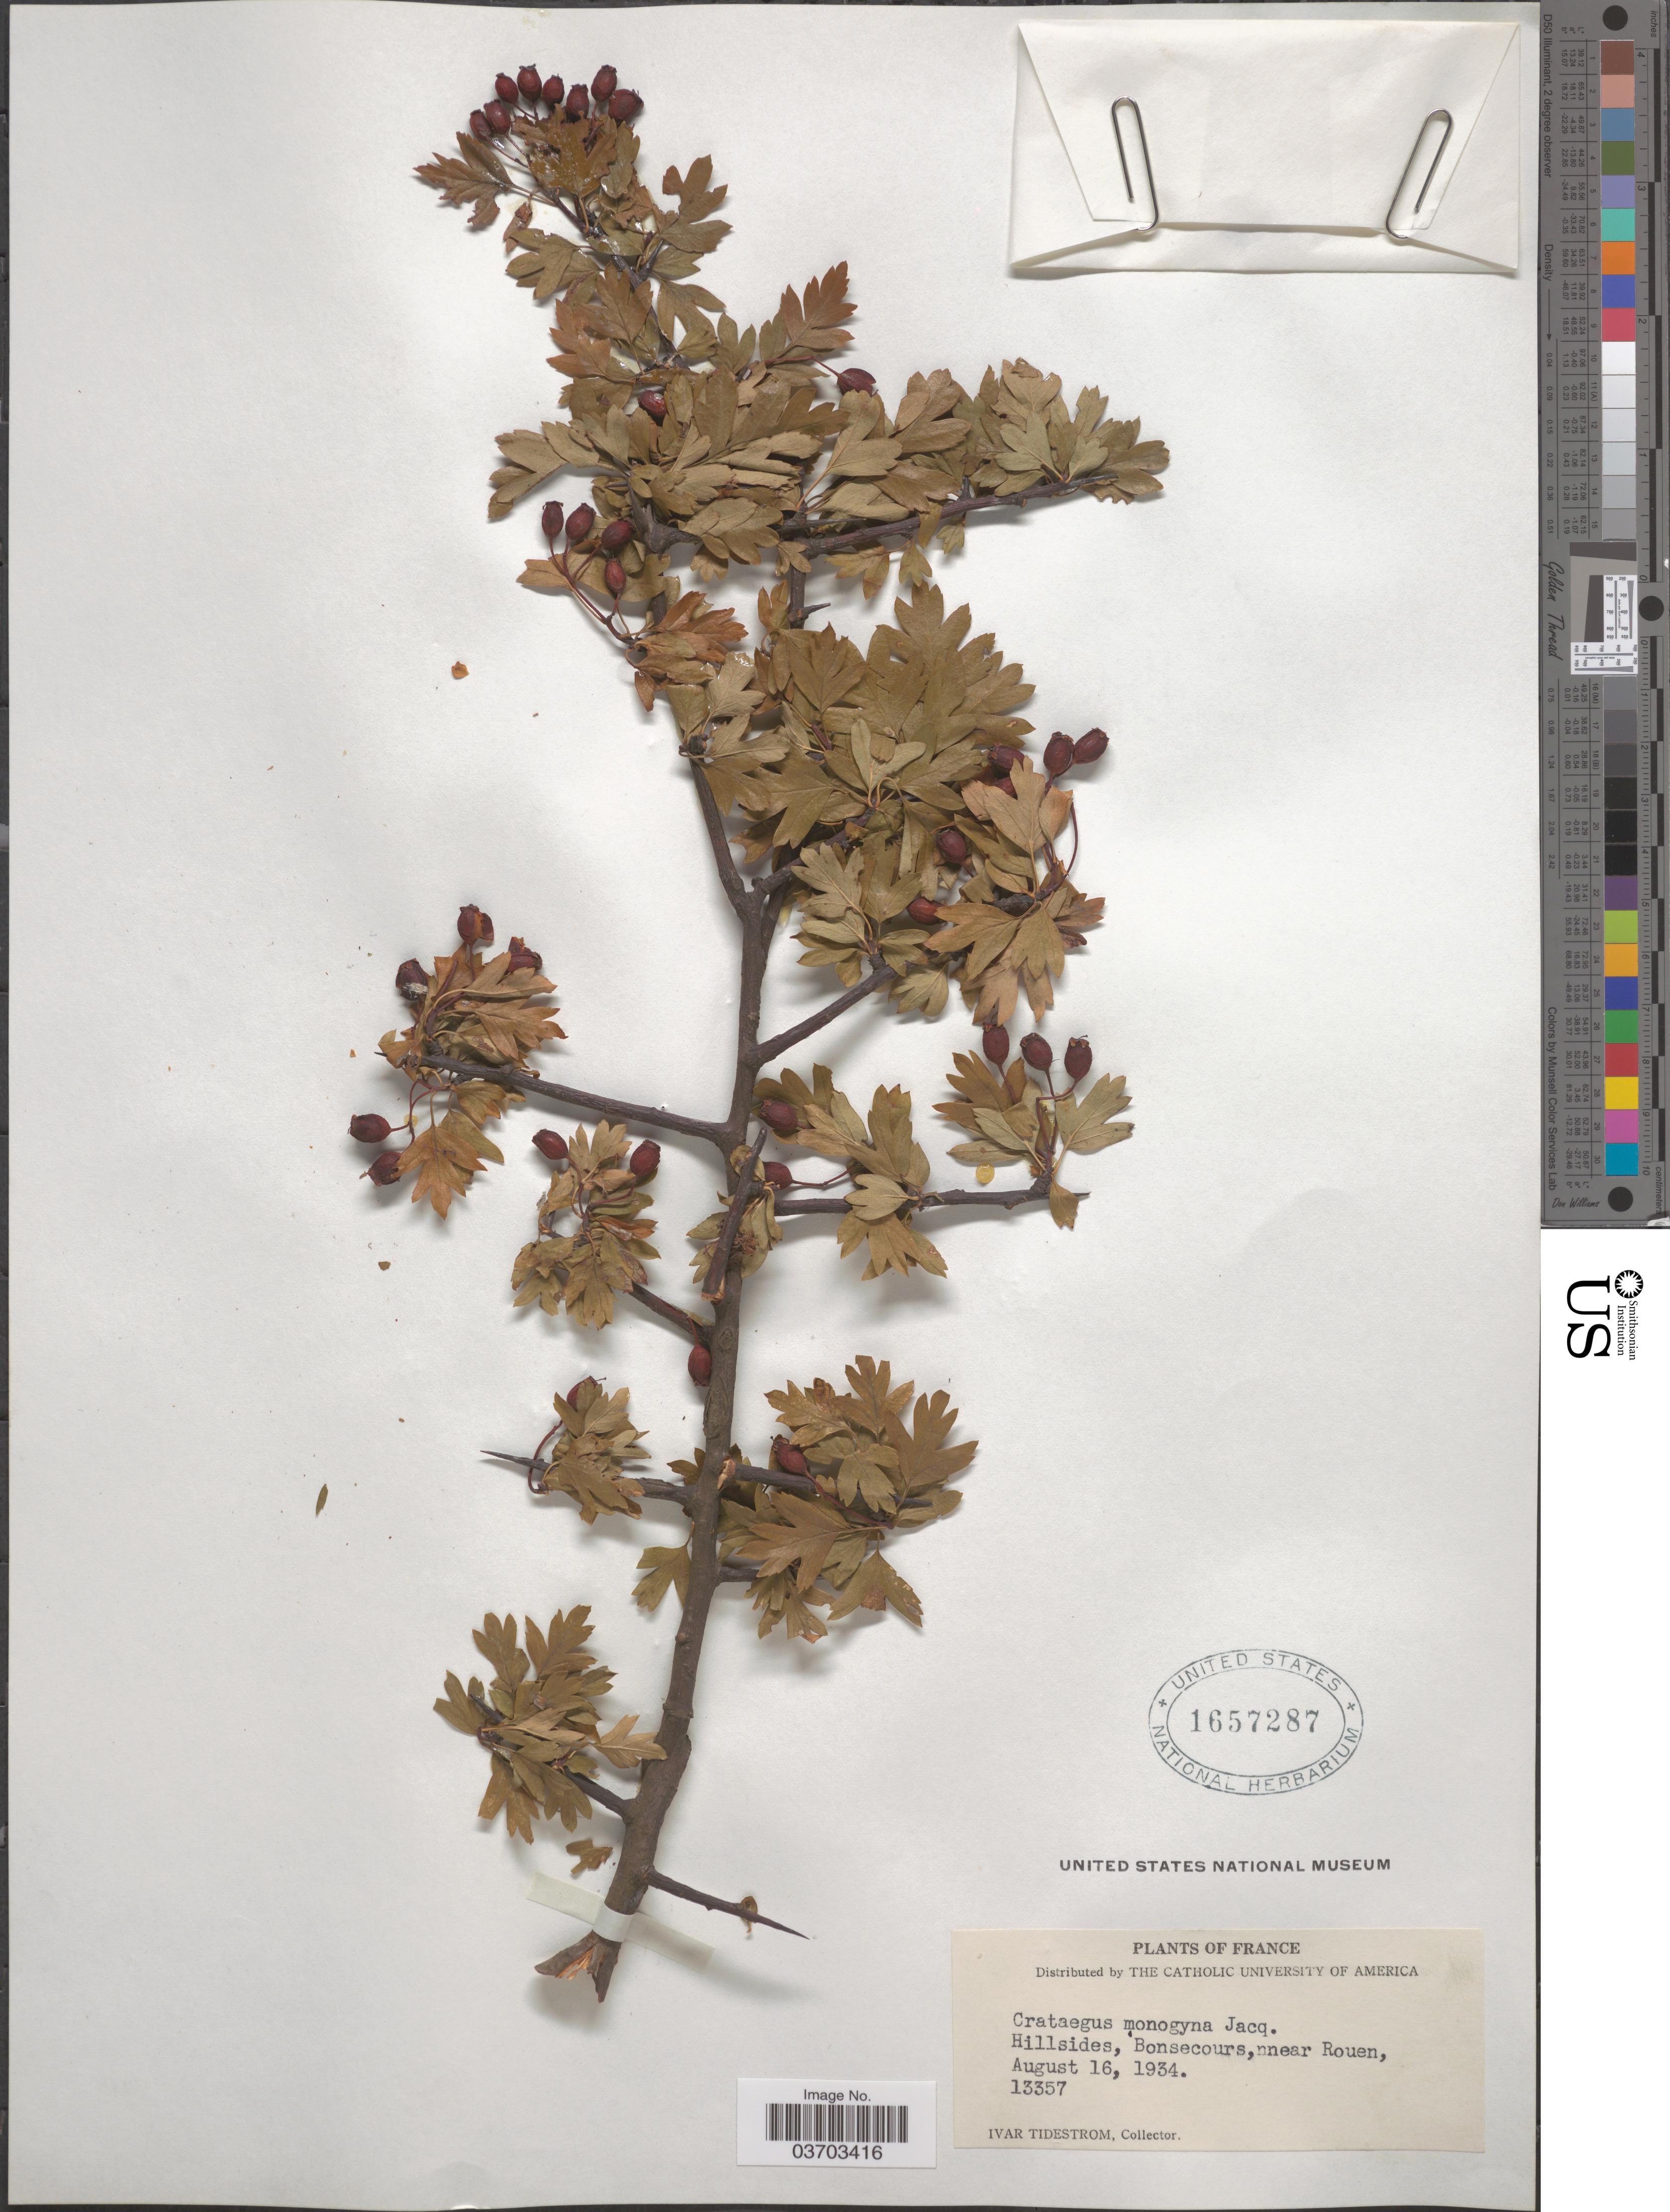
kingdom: Plantae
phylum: Tracheophyta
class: Magnoliopsida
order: Rosales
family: Rosaceae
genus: Crataegus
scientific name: Crataegus monogyna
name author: Lindin.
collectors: I. F. Tidestrom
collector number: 13357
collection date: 1934-08-16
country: France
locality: Hillsides, Bonsecours, near Rouen.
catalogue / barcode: US 1657287